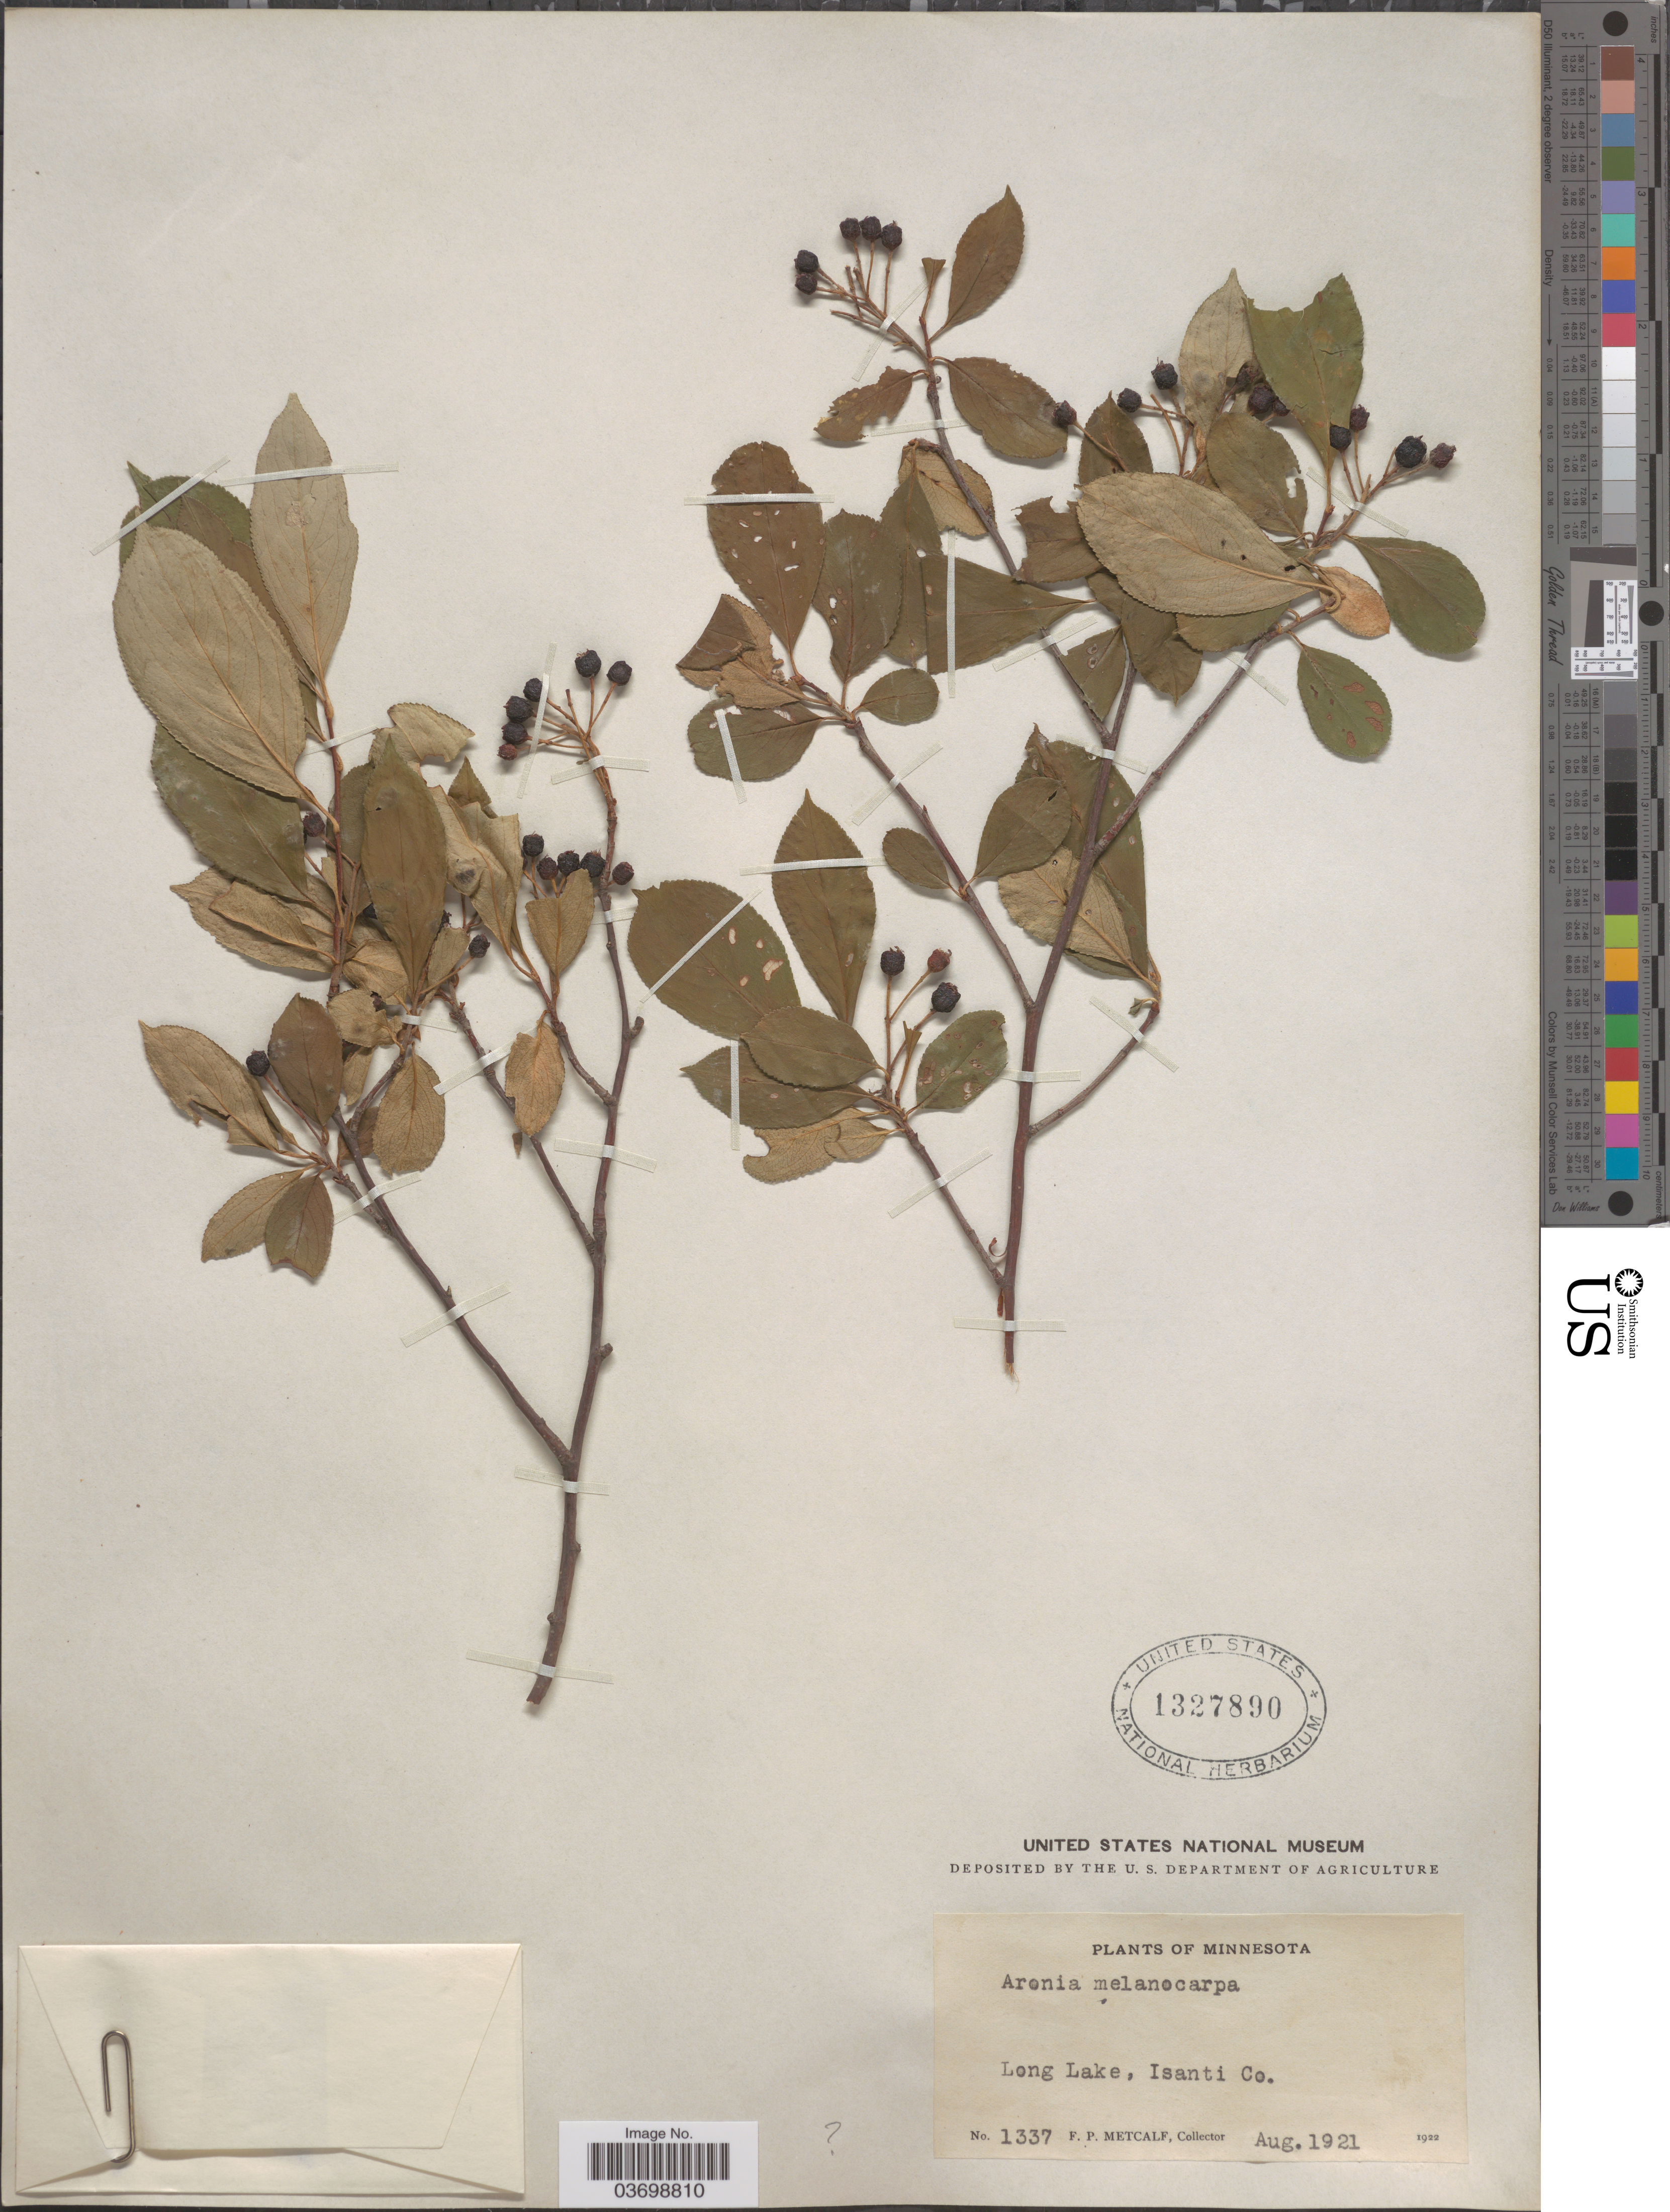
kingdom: Plantae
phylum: Tracheophyta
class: Magnoliopsida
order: Rosales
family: Rosaceae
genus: Aronia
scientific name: Aronia melanocarpa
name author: (Michx.) Elliott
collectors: F. Metcalf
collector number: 1337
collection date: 1921-08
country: United States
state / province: Minnesota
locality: Long Lake, Isanti Co.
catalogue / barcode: US 1327890